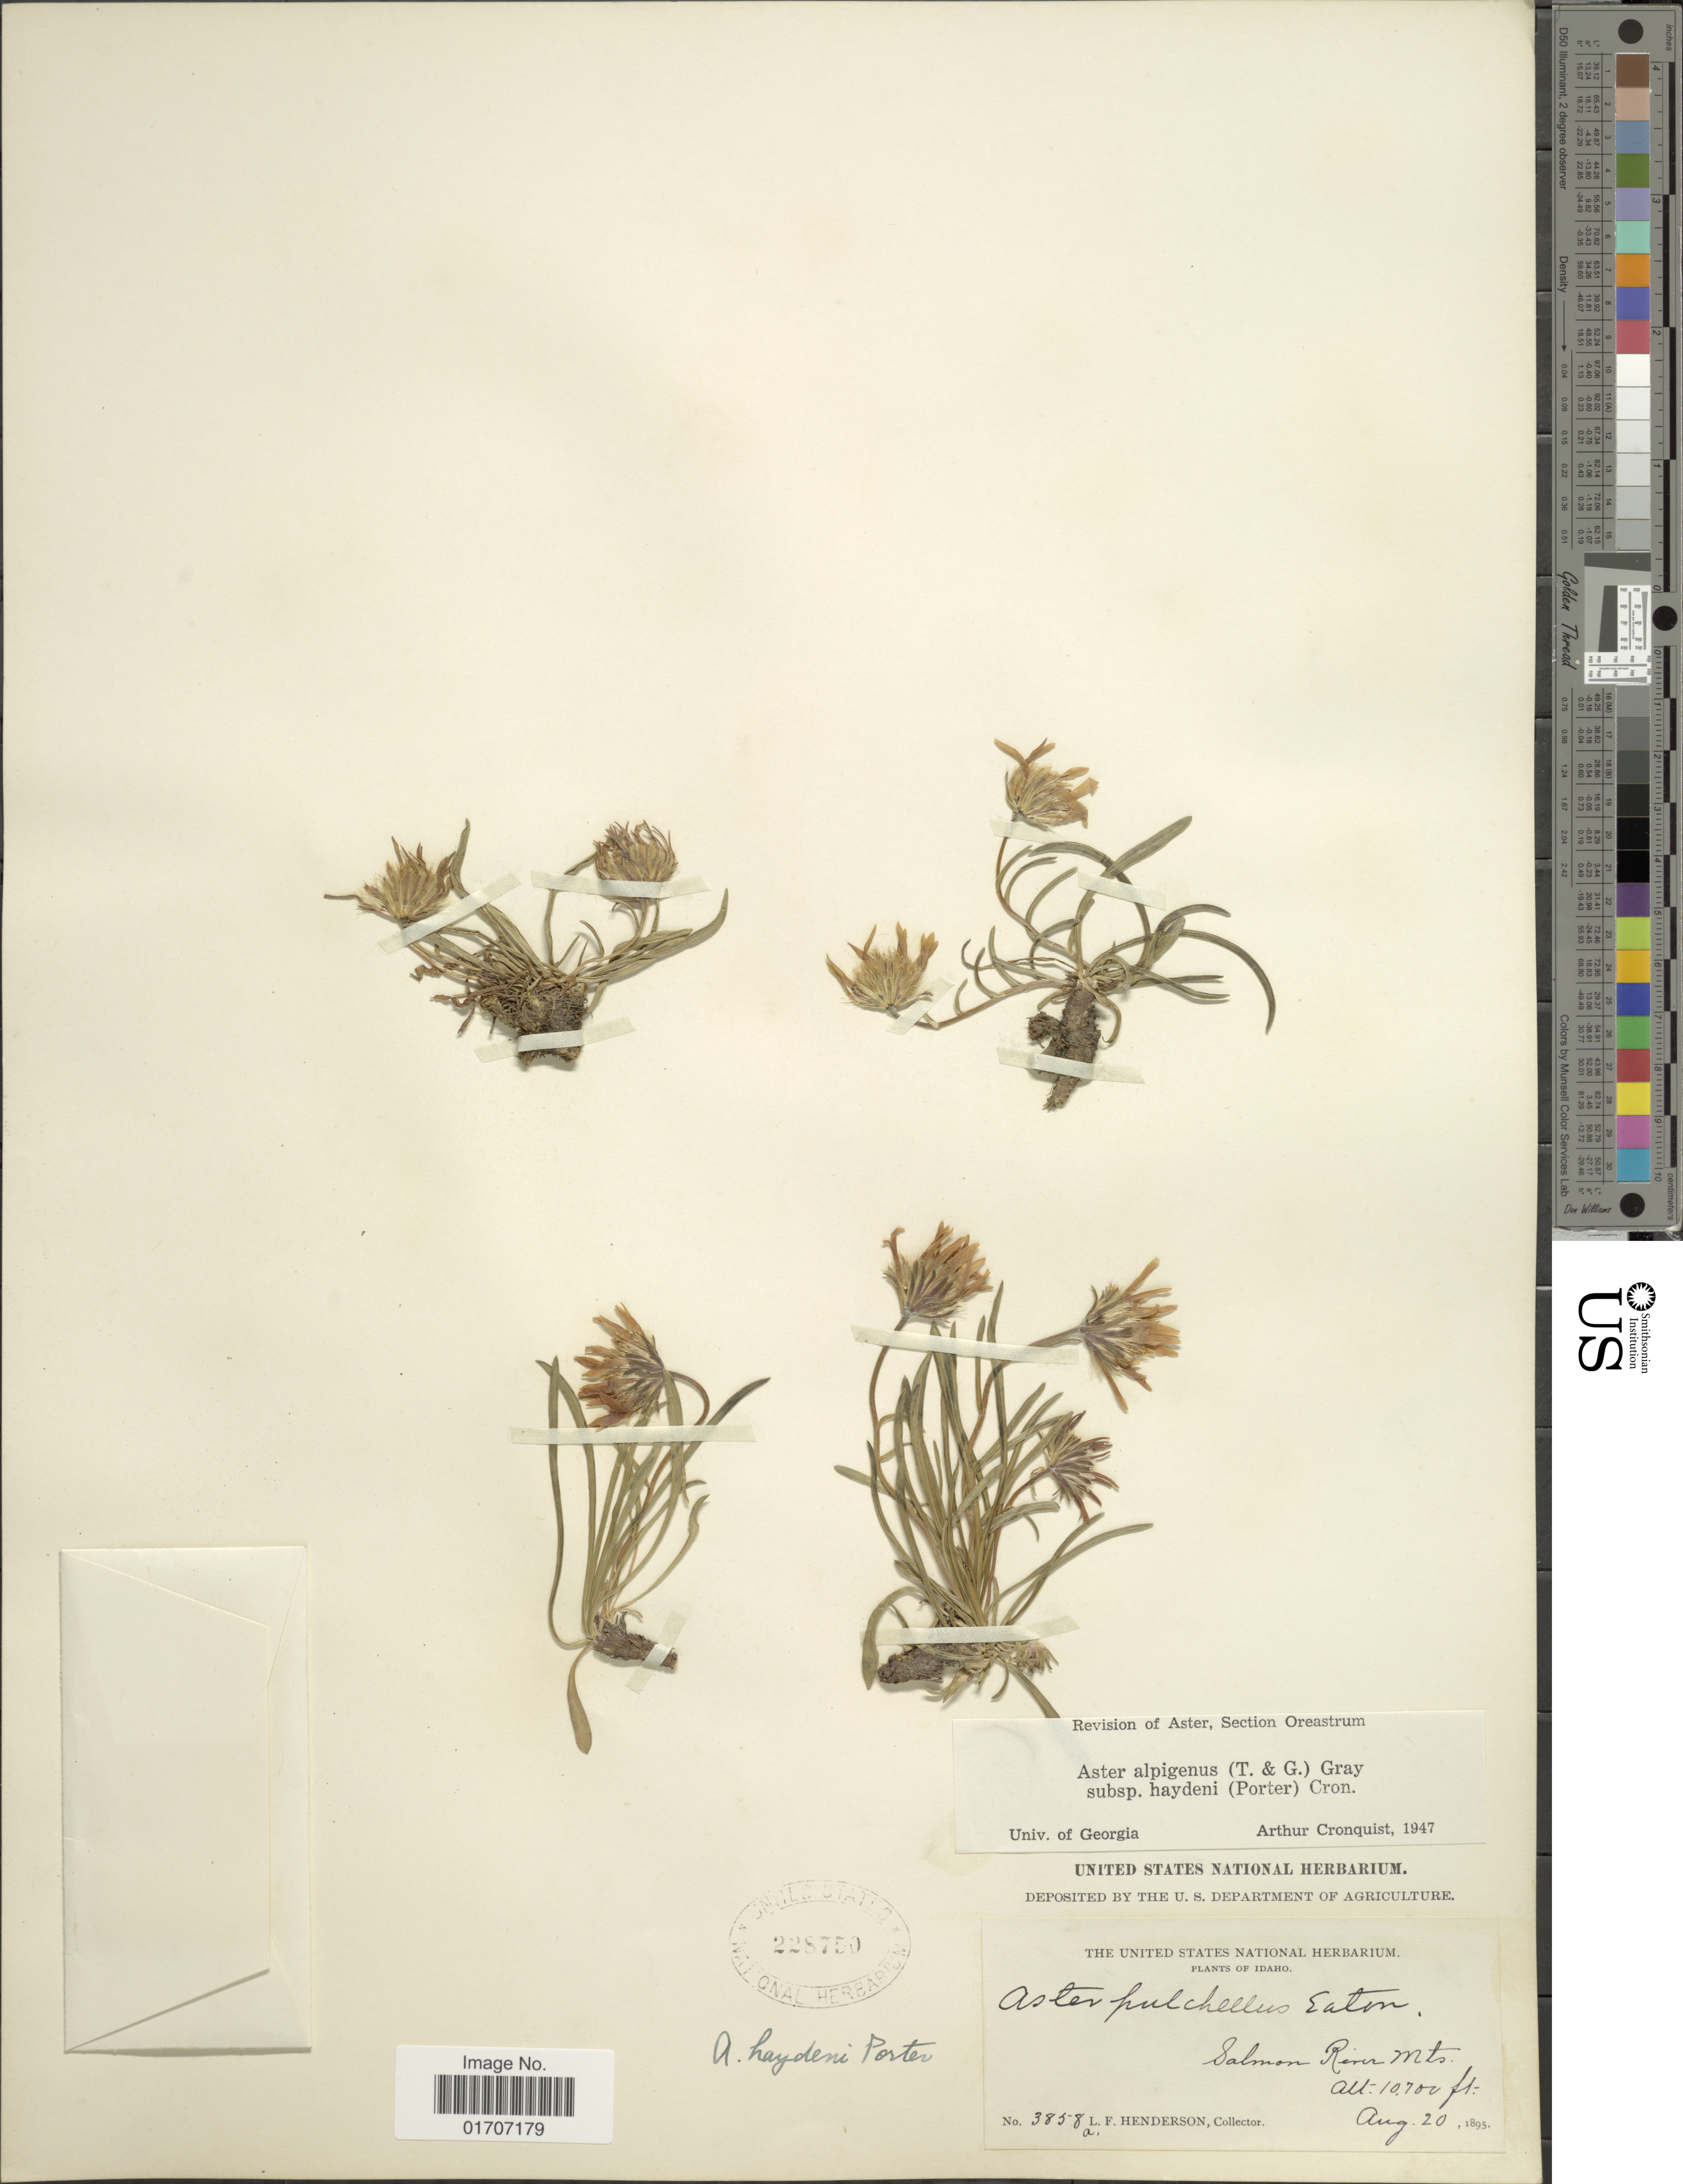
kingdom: Plantae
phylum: Tracheophyta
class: Magnoliopsida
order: Asterales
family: Asteraceae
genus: Oreostemma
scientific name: Oreostemma alpigenum var. haydenii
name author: (Porter) G.L. Nesom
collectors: L. Henderson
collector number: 3858a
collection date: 1895-08-20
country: United States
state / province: Idaho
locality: Salmon River Mts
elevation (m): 3261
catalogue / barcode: US 228750